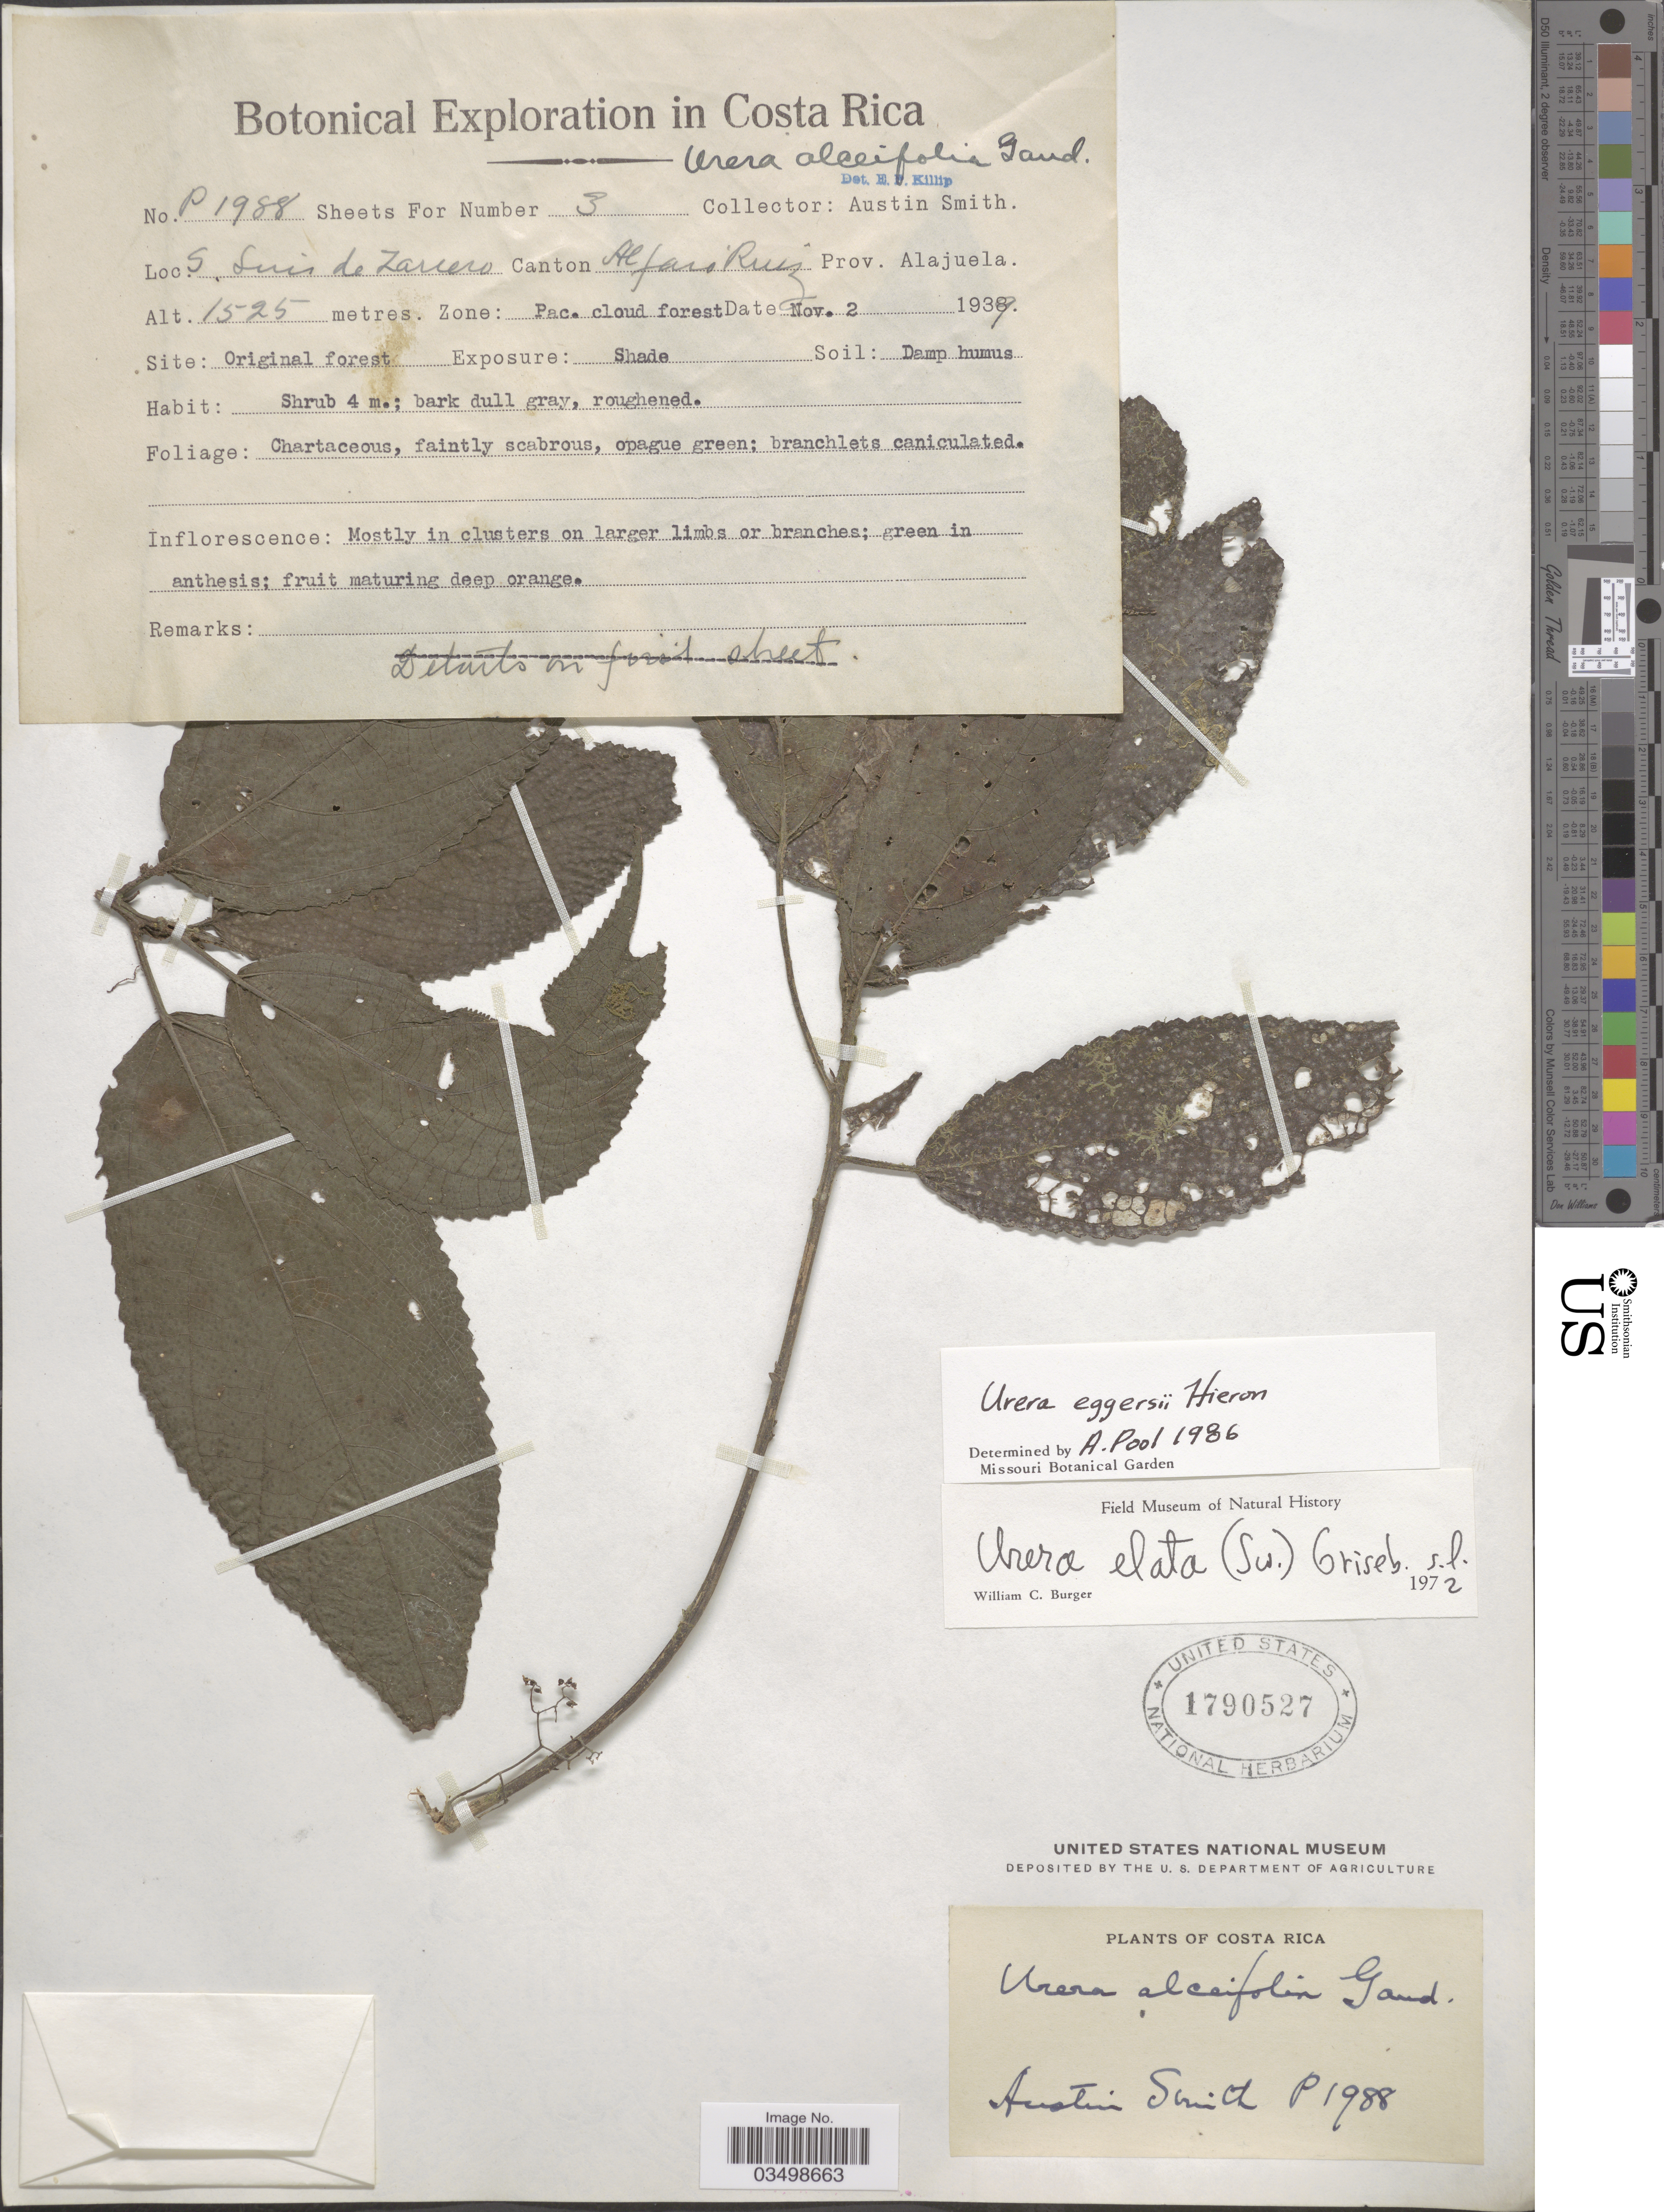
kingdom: Plantae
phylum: Tracheophyta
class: Magnoliopsida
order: Rosales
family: Urticaceae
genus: Urera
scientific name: Urera eggersii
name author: Hieron.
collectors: Aust P. Smith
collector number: P1988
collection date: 1939-11-02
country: Costa Rica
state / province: Alajuela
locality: S. Luis de Zarcero, Canton Alfaro Ruiz.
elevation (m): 1525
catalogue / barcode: US 1790527